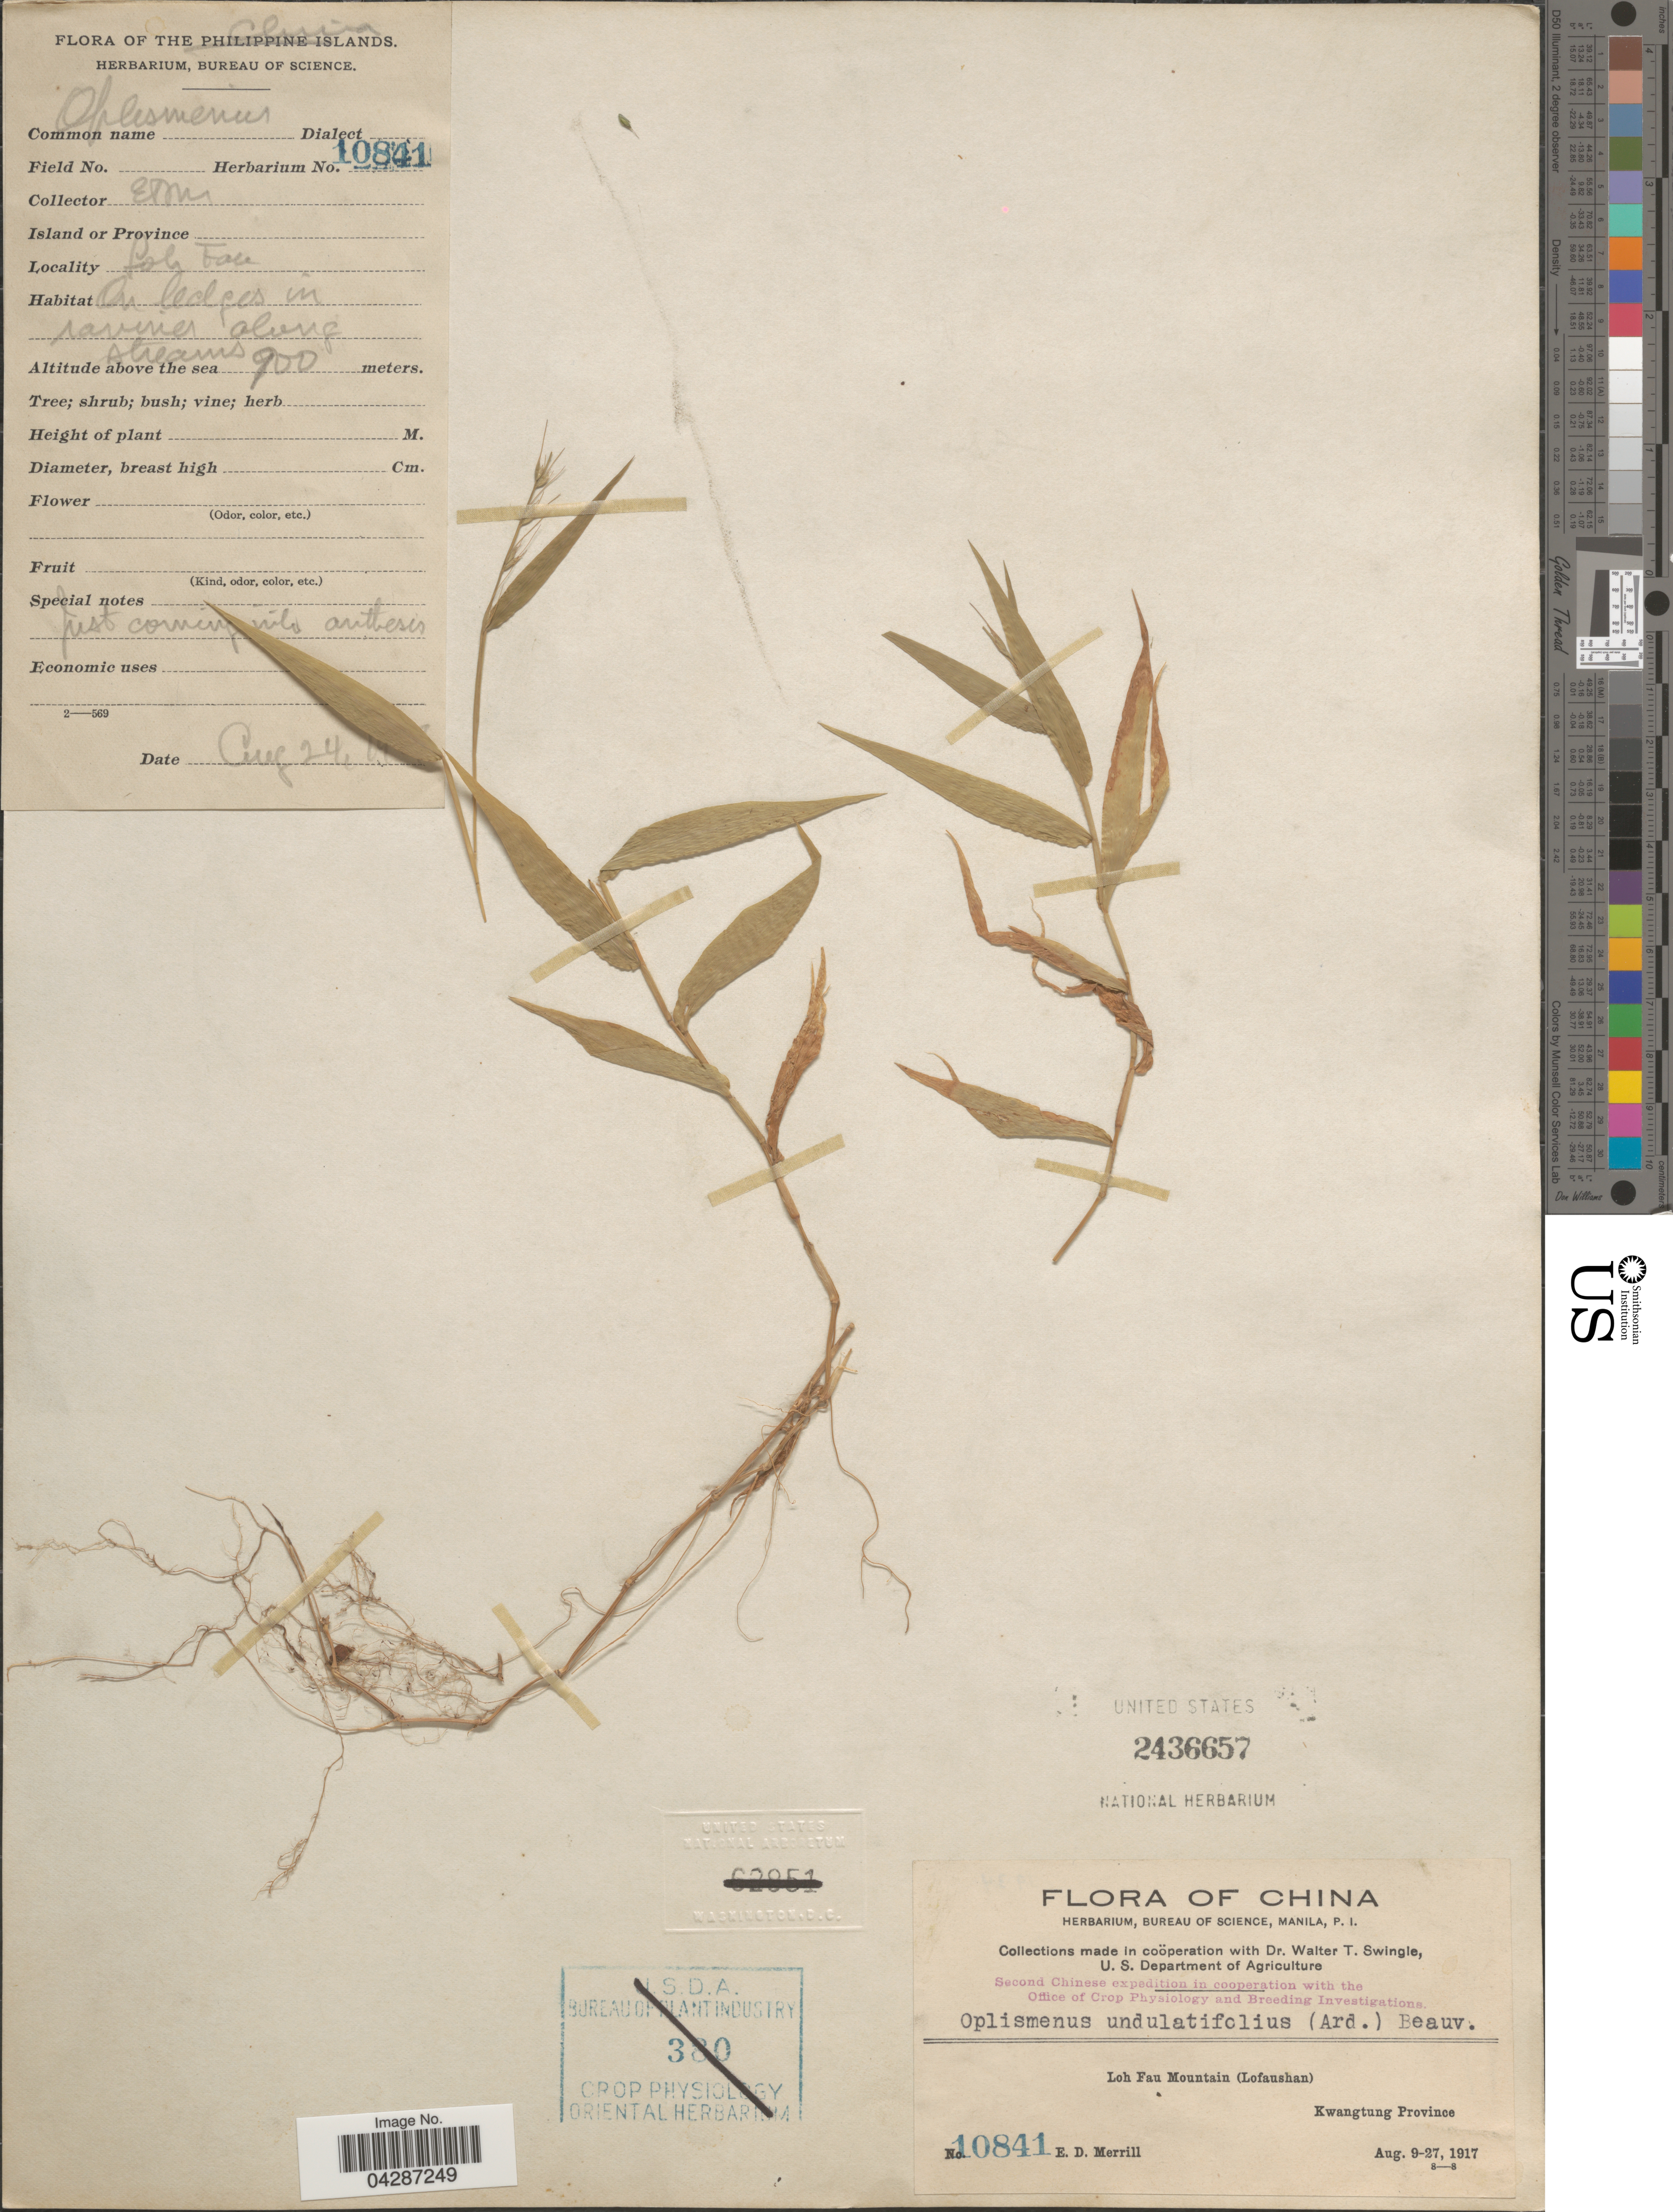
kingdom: Plantae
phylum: Tracheophyta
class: Liliopsida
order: Poales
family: Poaceae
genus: Oplismenus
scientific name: Oplismenus undulatifolius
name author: (Ard.) P. Beauv.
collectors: E. D. Merrill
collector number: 10841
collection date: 1917-08-09/1917-08-27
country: China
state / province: Guangdong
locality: Loh Fau Mountain (Lofaushan). Kwangtung Province. Second chinese expedition in cooperation with the Office of Crop Physiology and Breeding Investigations. On ledges in ravines along streams.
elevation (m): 900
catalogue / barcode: US 2436657